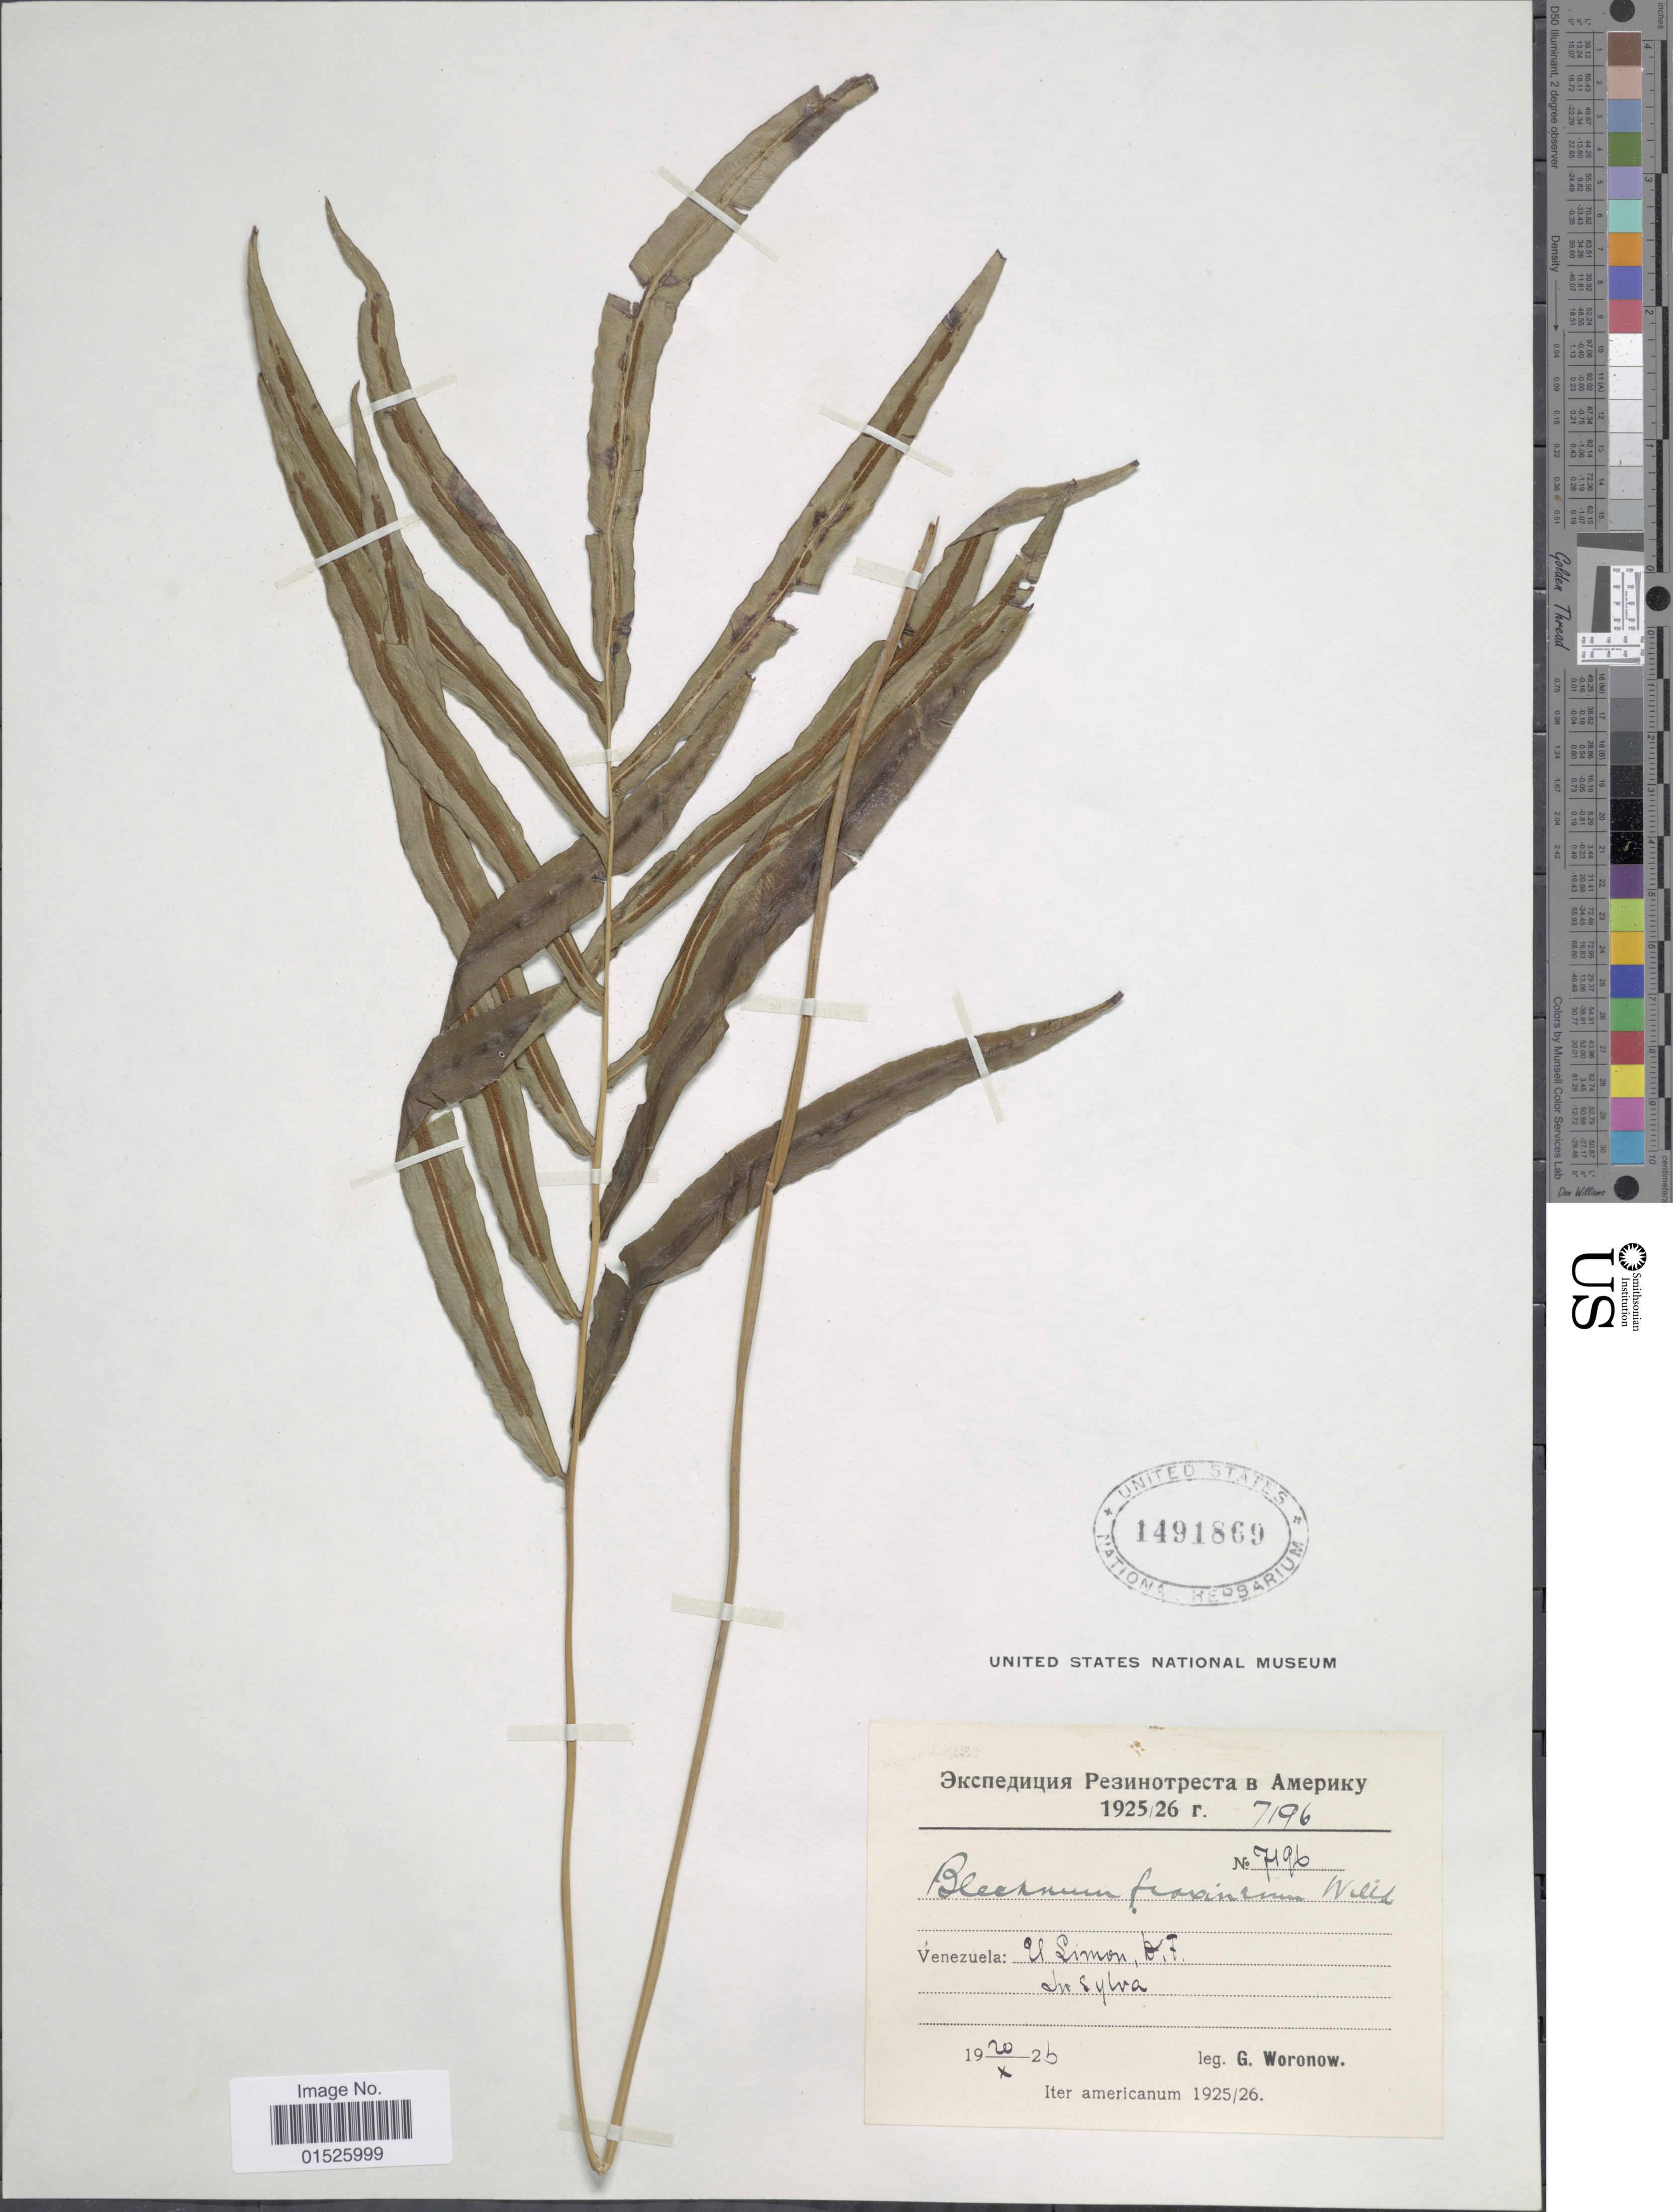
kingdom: Plantae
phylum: Tracheophyta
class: Polypodiopsida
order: Polypodiales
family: Blechnaceae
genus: Blechnum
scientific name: Blechnum x fraxineum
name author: Willd.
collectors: G. Woronow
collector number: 7196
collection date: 1926-10-20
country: Venezuela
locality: Venezuela: El Simon, D. F. du sylva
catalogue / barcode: US 1491869